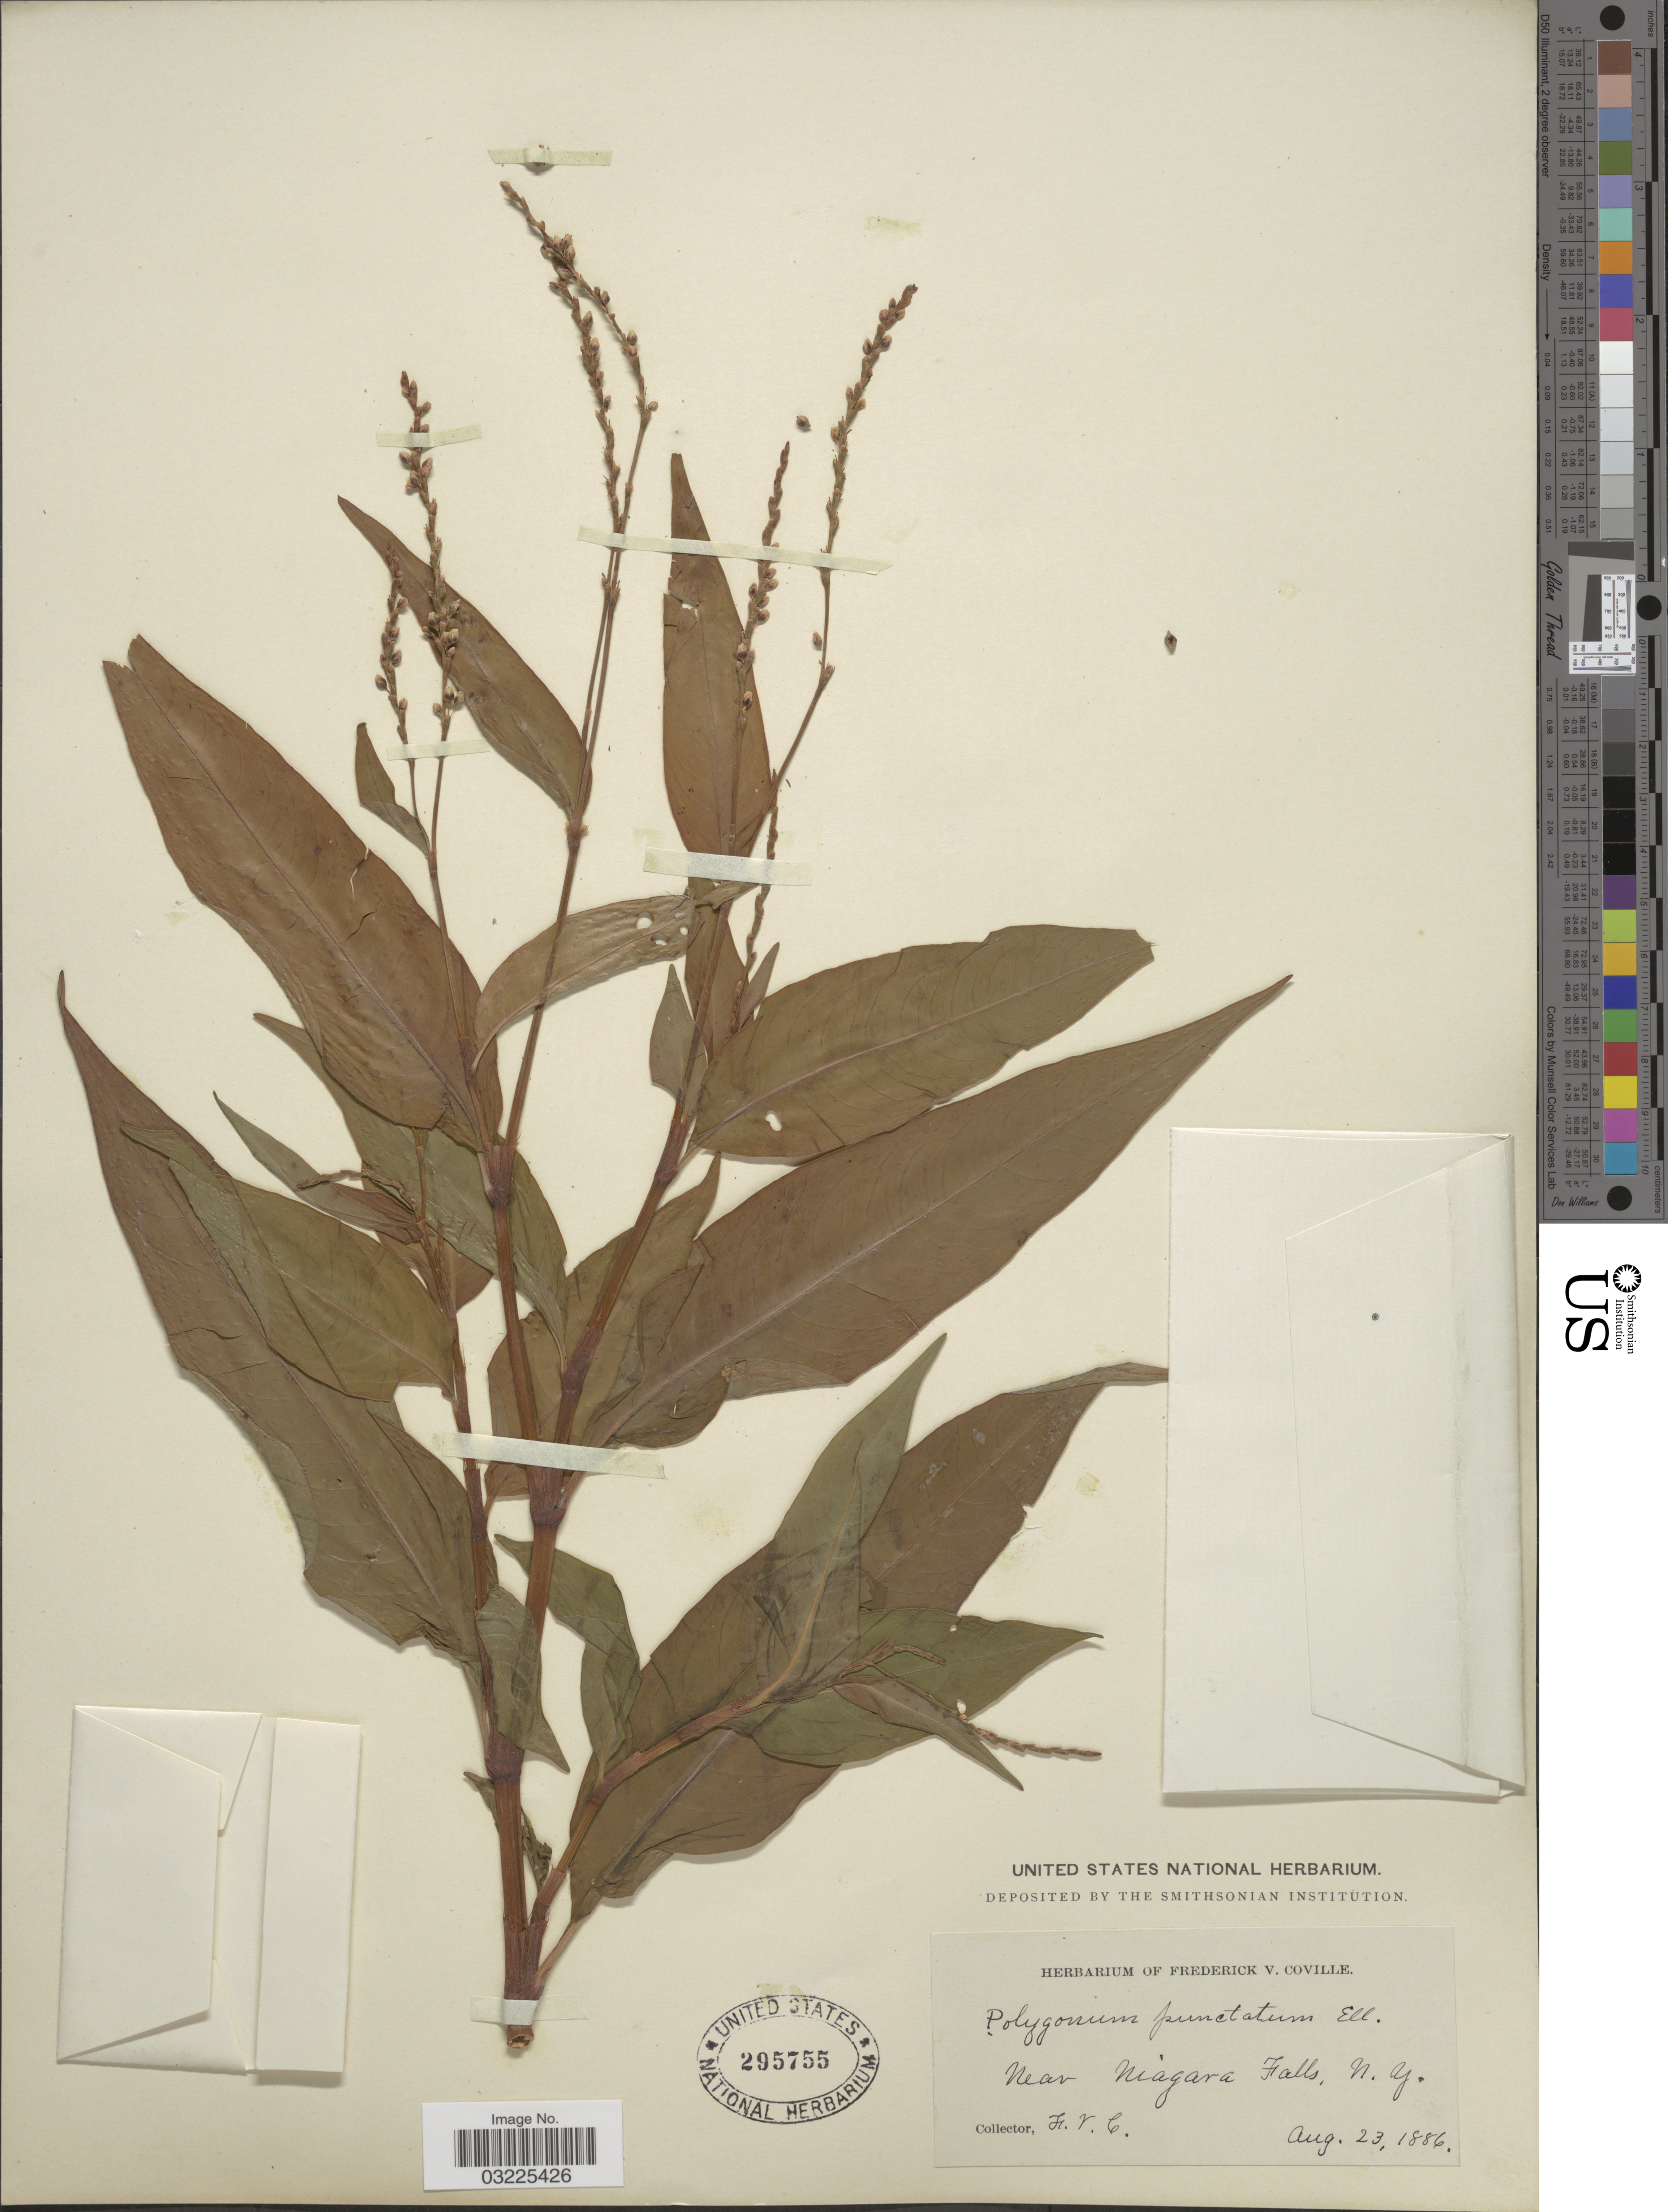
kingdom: Plantae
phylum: Tracheophyta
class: Magnoliopsida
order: Caryophyllales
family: Polygonaceae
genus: Persicaria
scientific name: Persicaria robustior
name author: (Small) E.P. Bicknell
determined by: Atha, D. E.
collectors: F. V. Coville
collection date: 1886-08-23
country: United States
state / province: New York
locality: Near Niagara Falls.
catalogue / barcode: US 295755